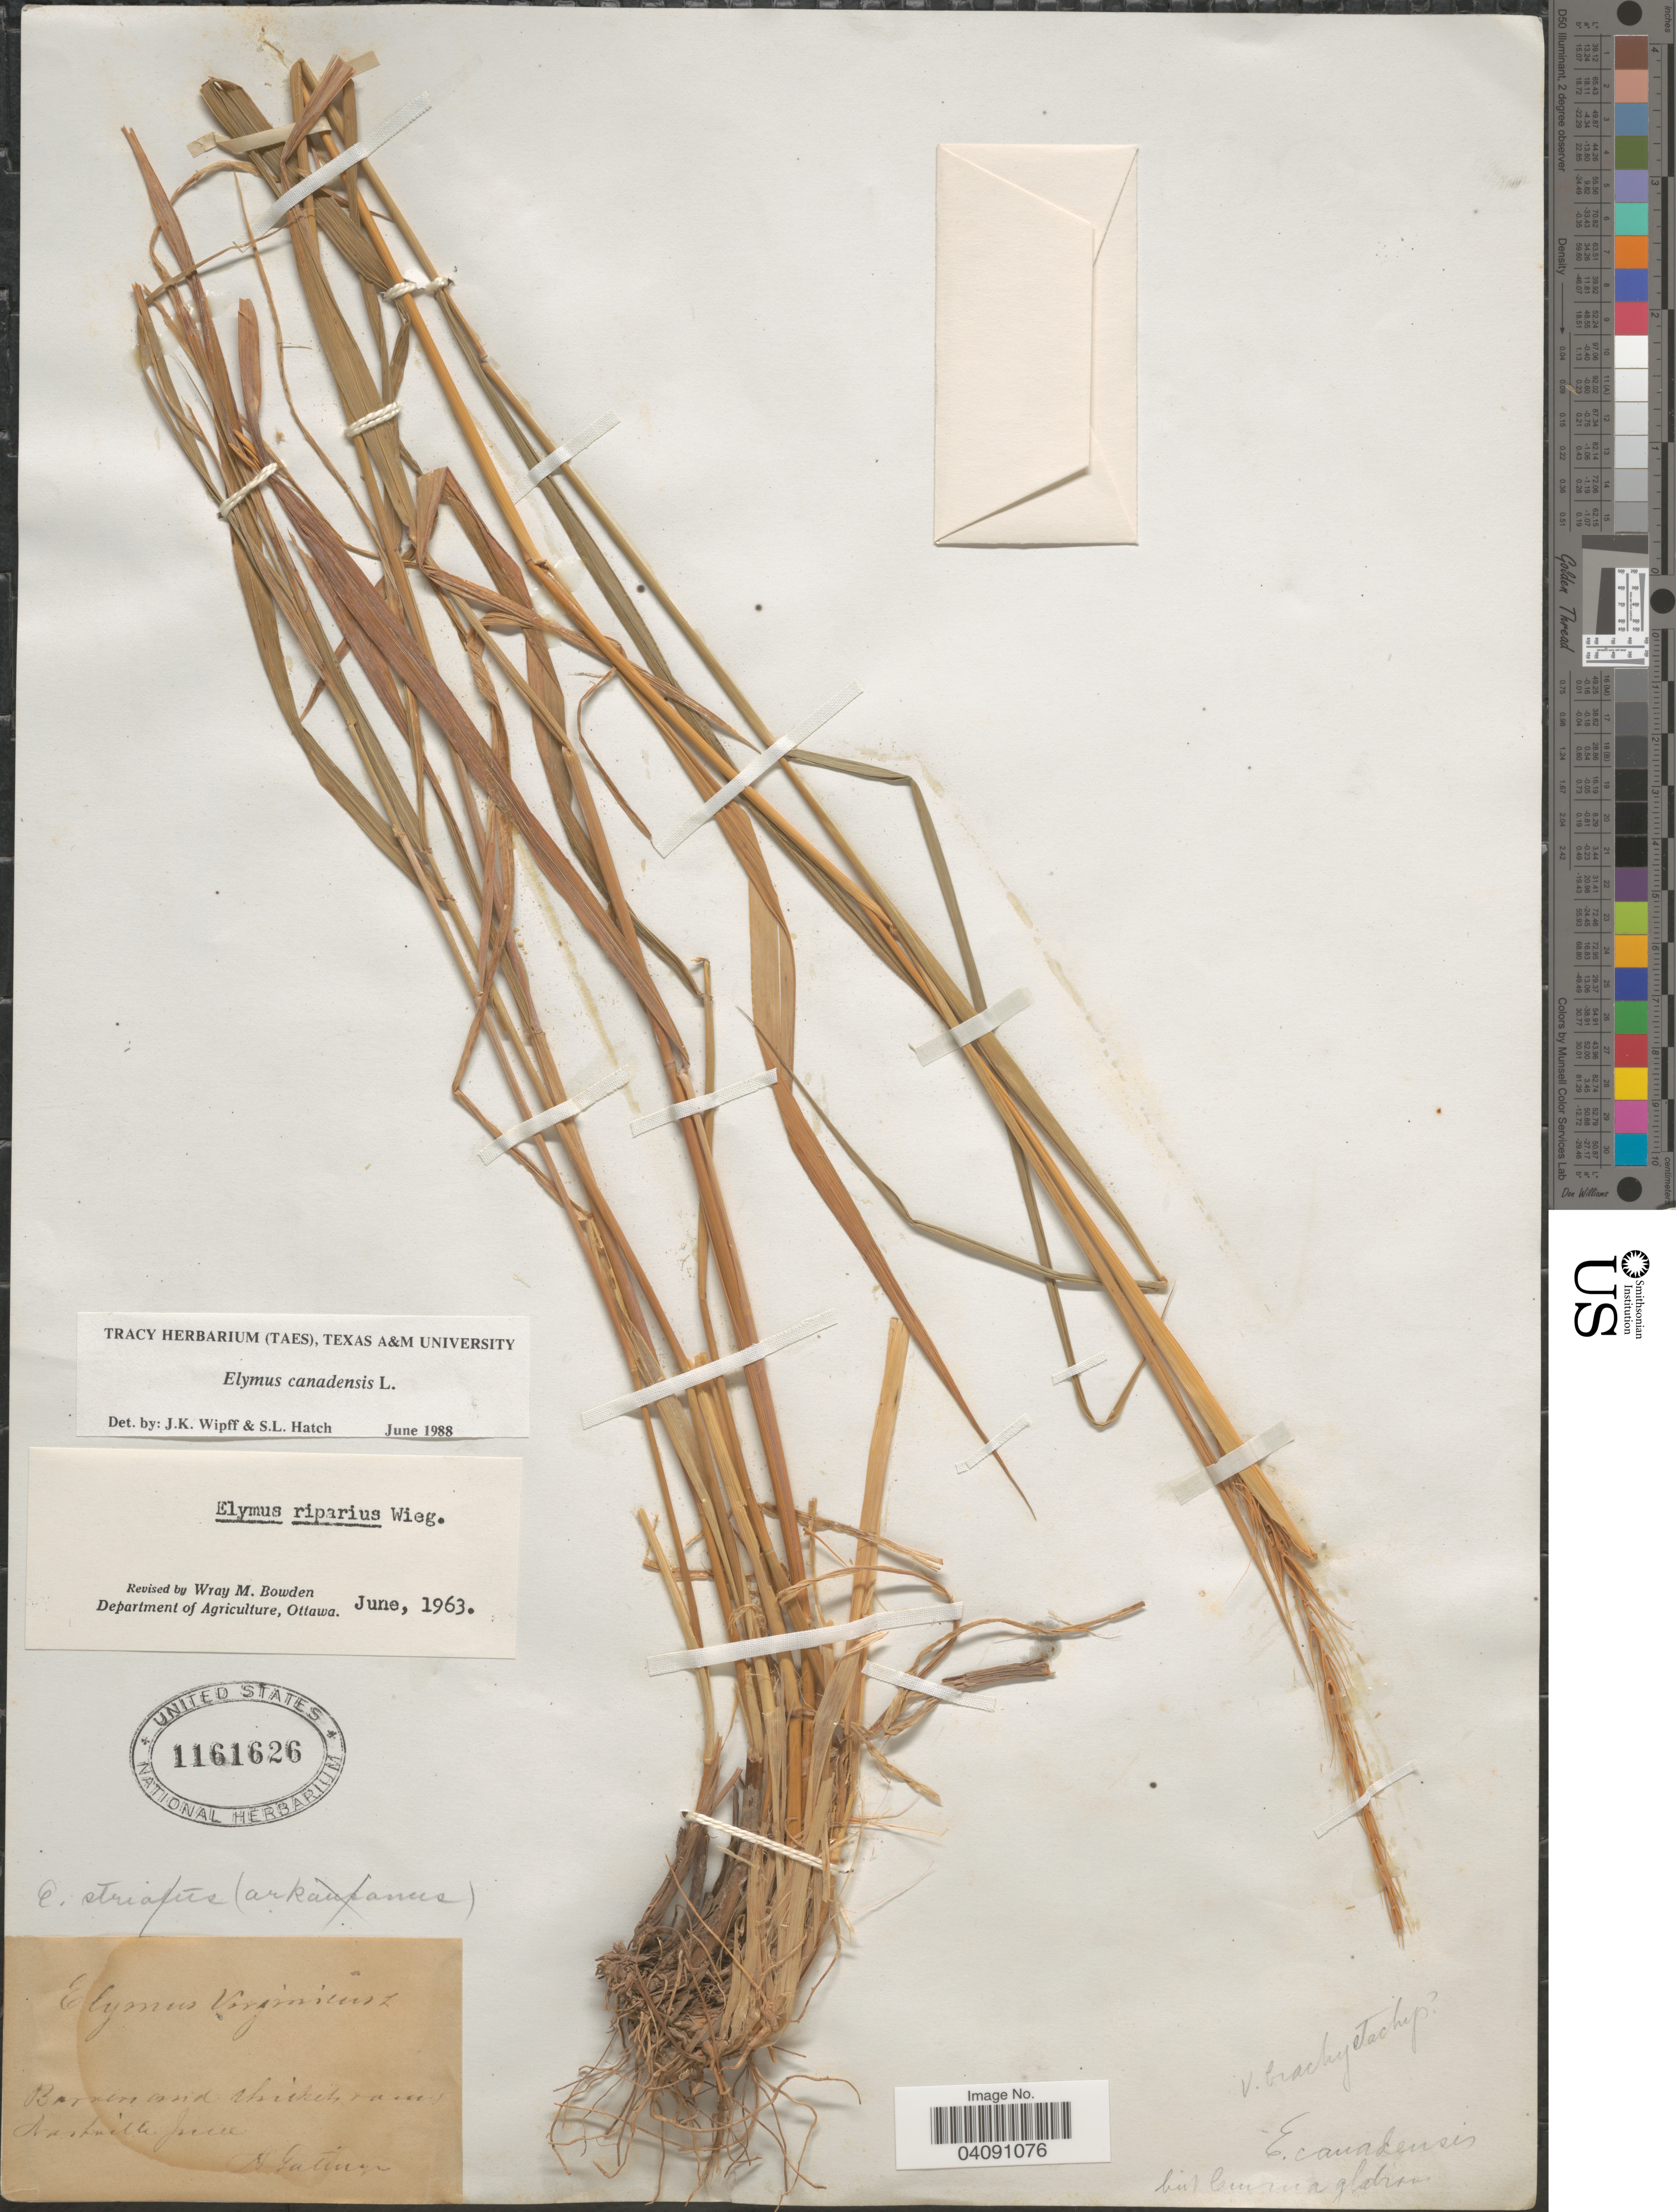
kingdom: Plantae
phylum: Tracheophyta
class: Liliopsida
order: Poales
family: Poaceae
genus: Elymus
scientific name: Elymus canadensis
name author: L.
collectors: A. Gattinger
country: United States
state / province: Tennessee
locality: Barrens and thickets round Nashville.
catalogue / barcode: US 1161626